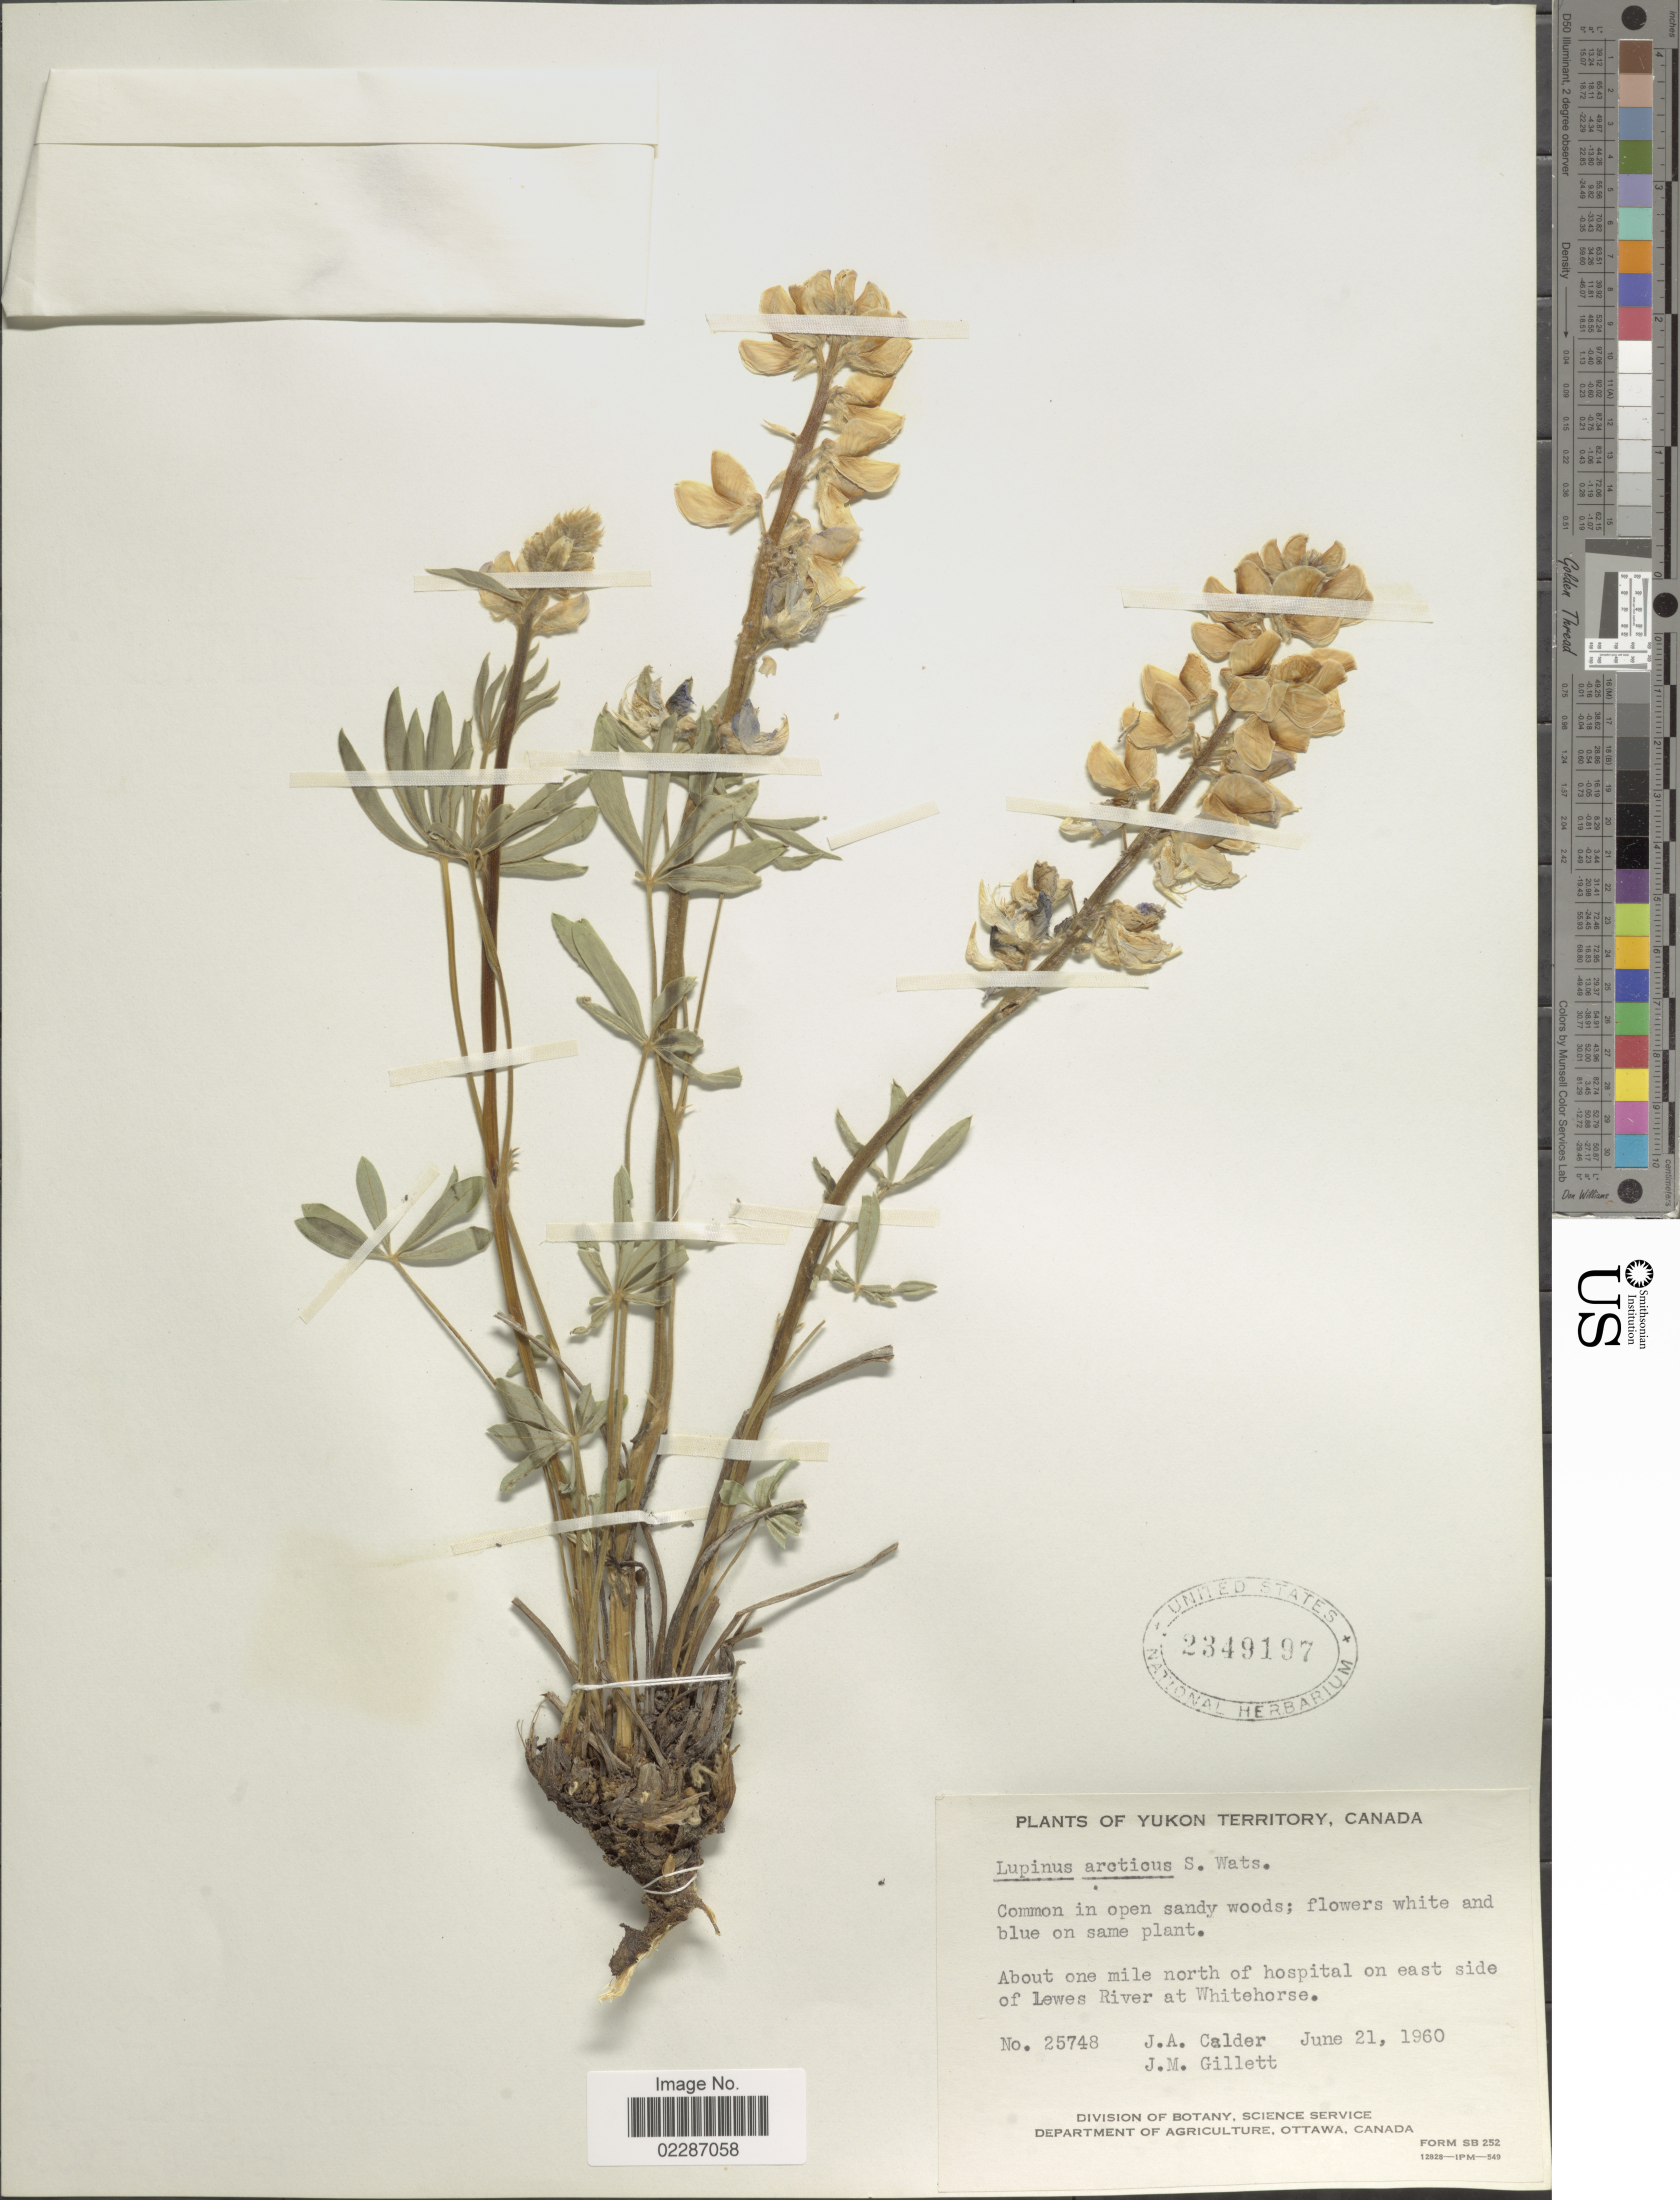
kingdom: Plantae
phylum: Tracheophyta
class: Magnoliopsida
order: Fabales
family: Fabaceae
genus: Lupinus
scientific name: Lupinus arcticus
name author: S. Watson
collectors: J. A. Calder & J. M. Gillett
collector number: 25748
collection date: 1960-06-21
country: Canada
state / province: Yukon Territory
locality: About one mile north of hospital on east side of Lewes River at Whitehorse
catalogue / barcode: US 2349197